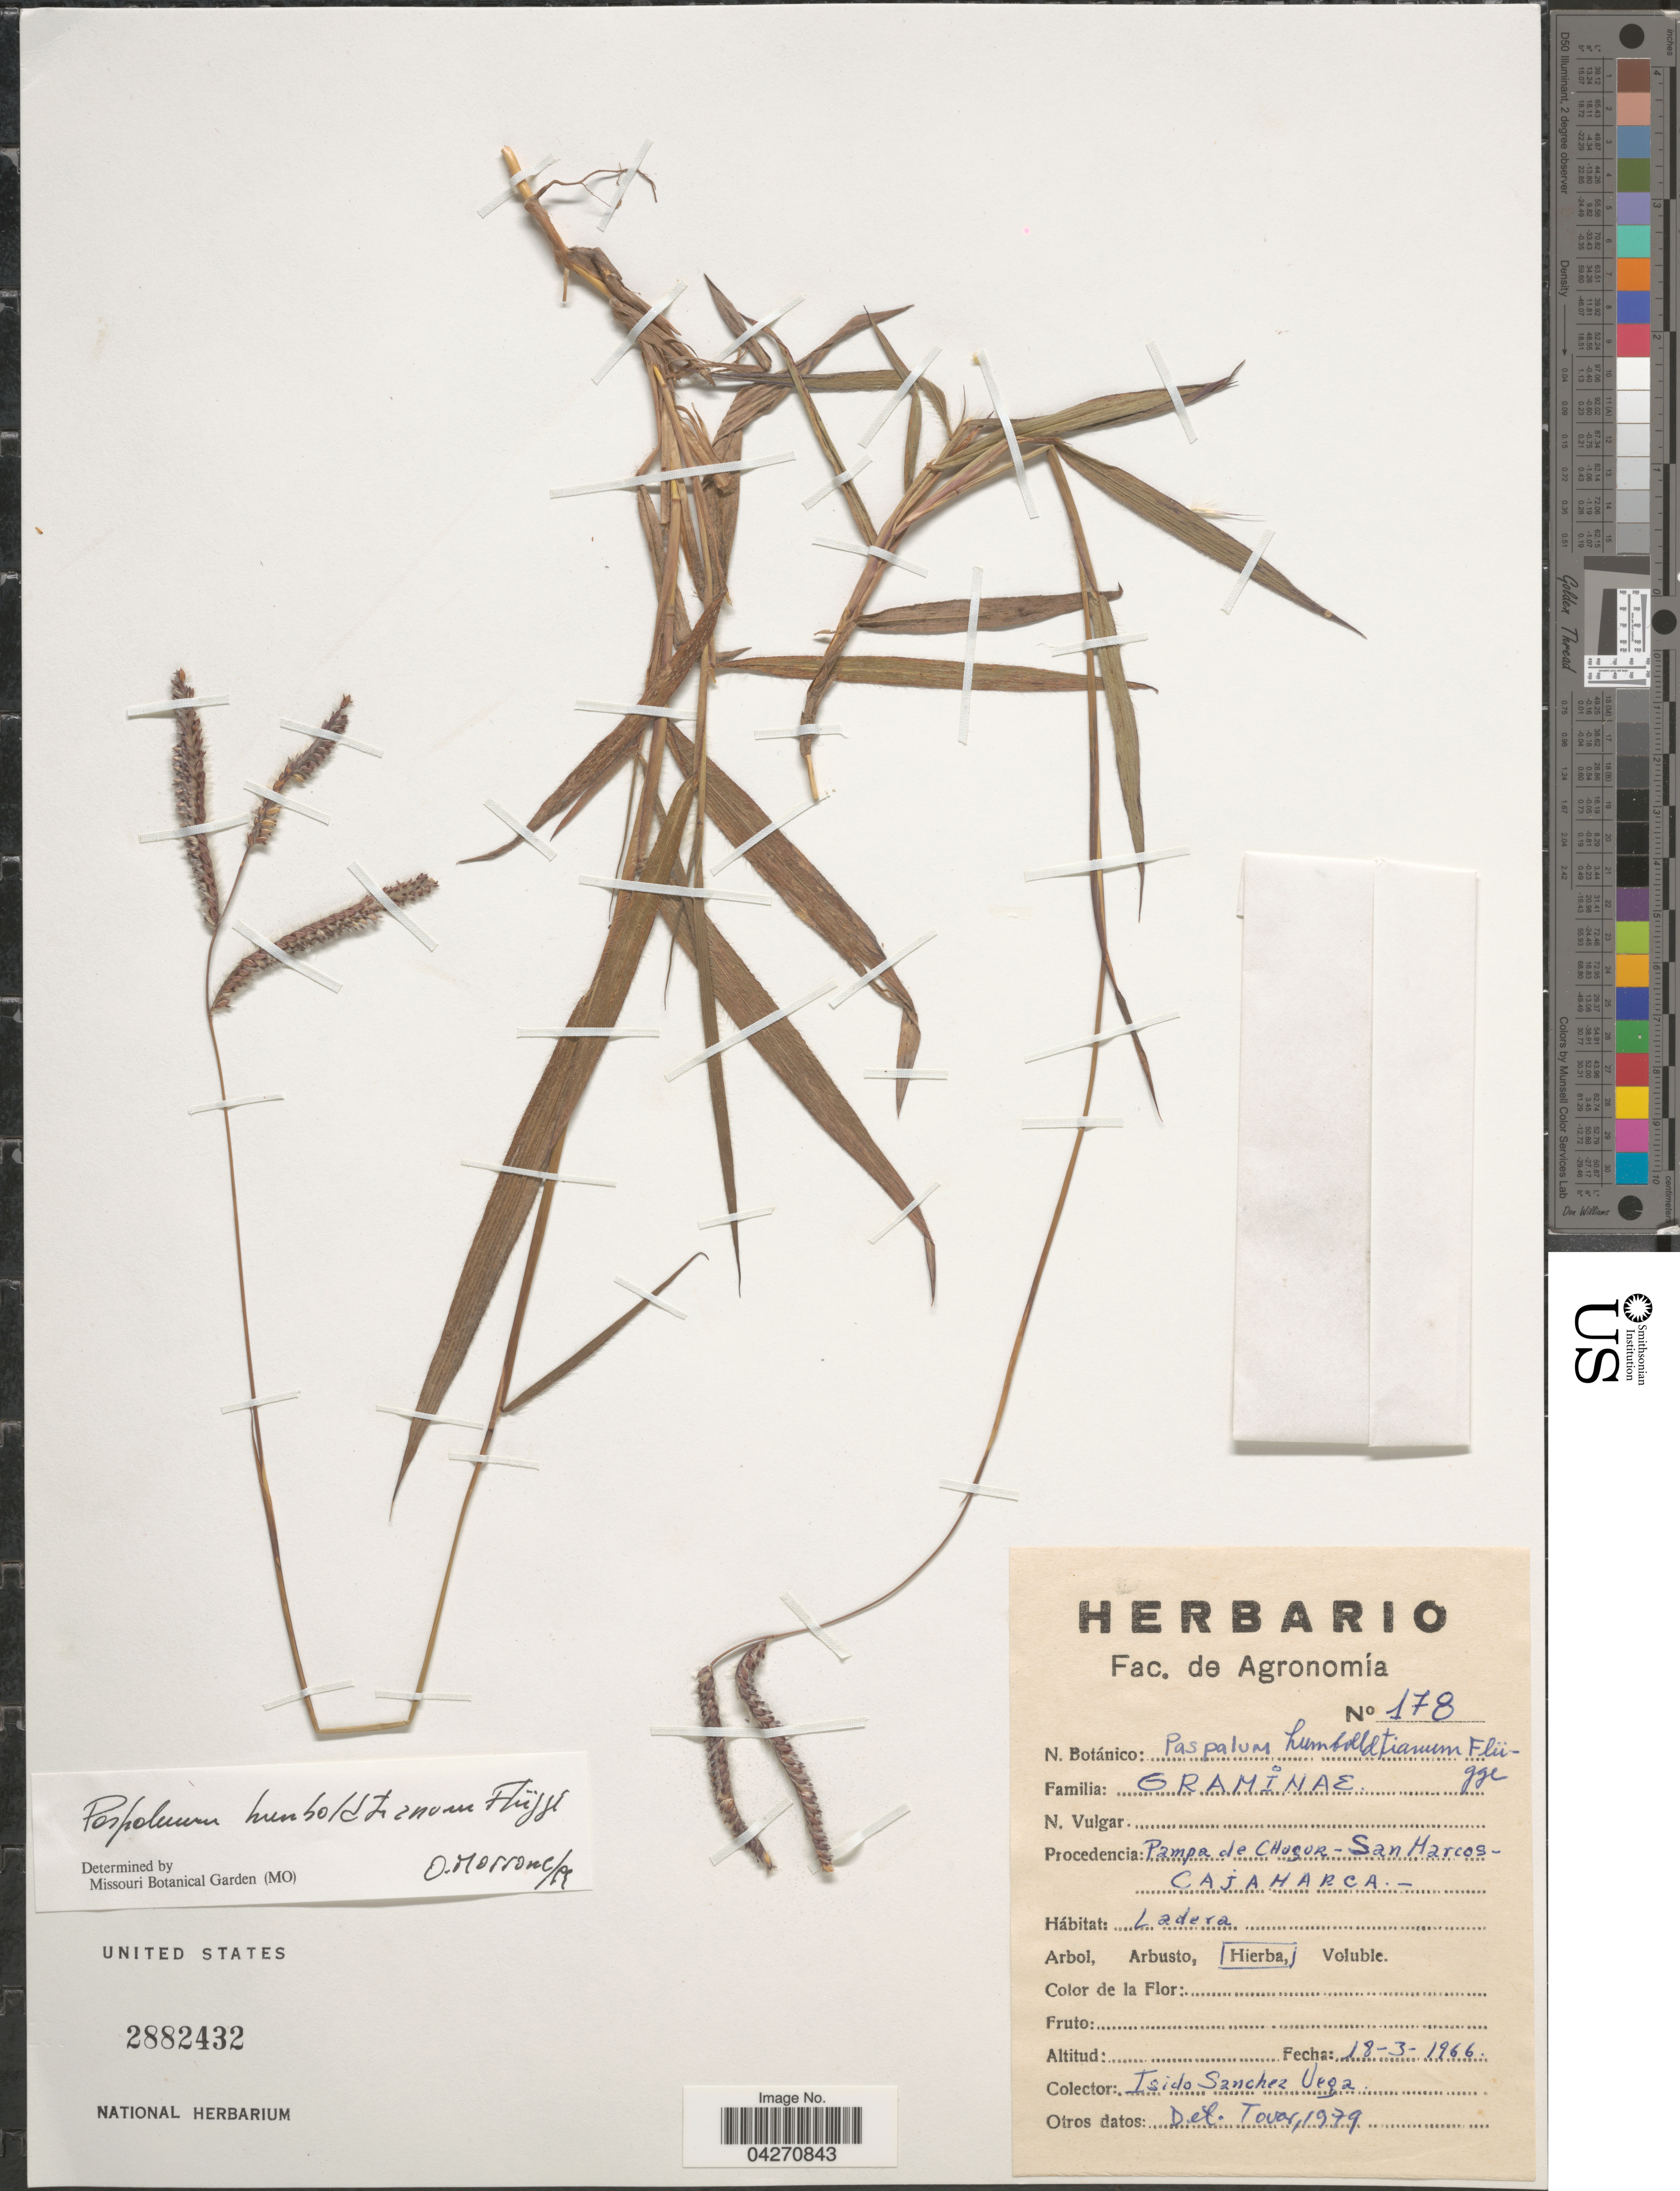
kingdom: Plantae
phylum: Tracheophyta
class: Liliopsida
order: Poales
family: Poaceae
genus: Paspalum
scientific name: Paspalum humboldtianum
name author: Flüggé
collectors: I. Sánchez Vega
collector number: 178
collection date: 1966-03-18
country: Peru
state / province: Cajamarca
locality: Pampa de Chaçur - San Harcos.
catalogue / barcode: US 2882432